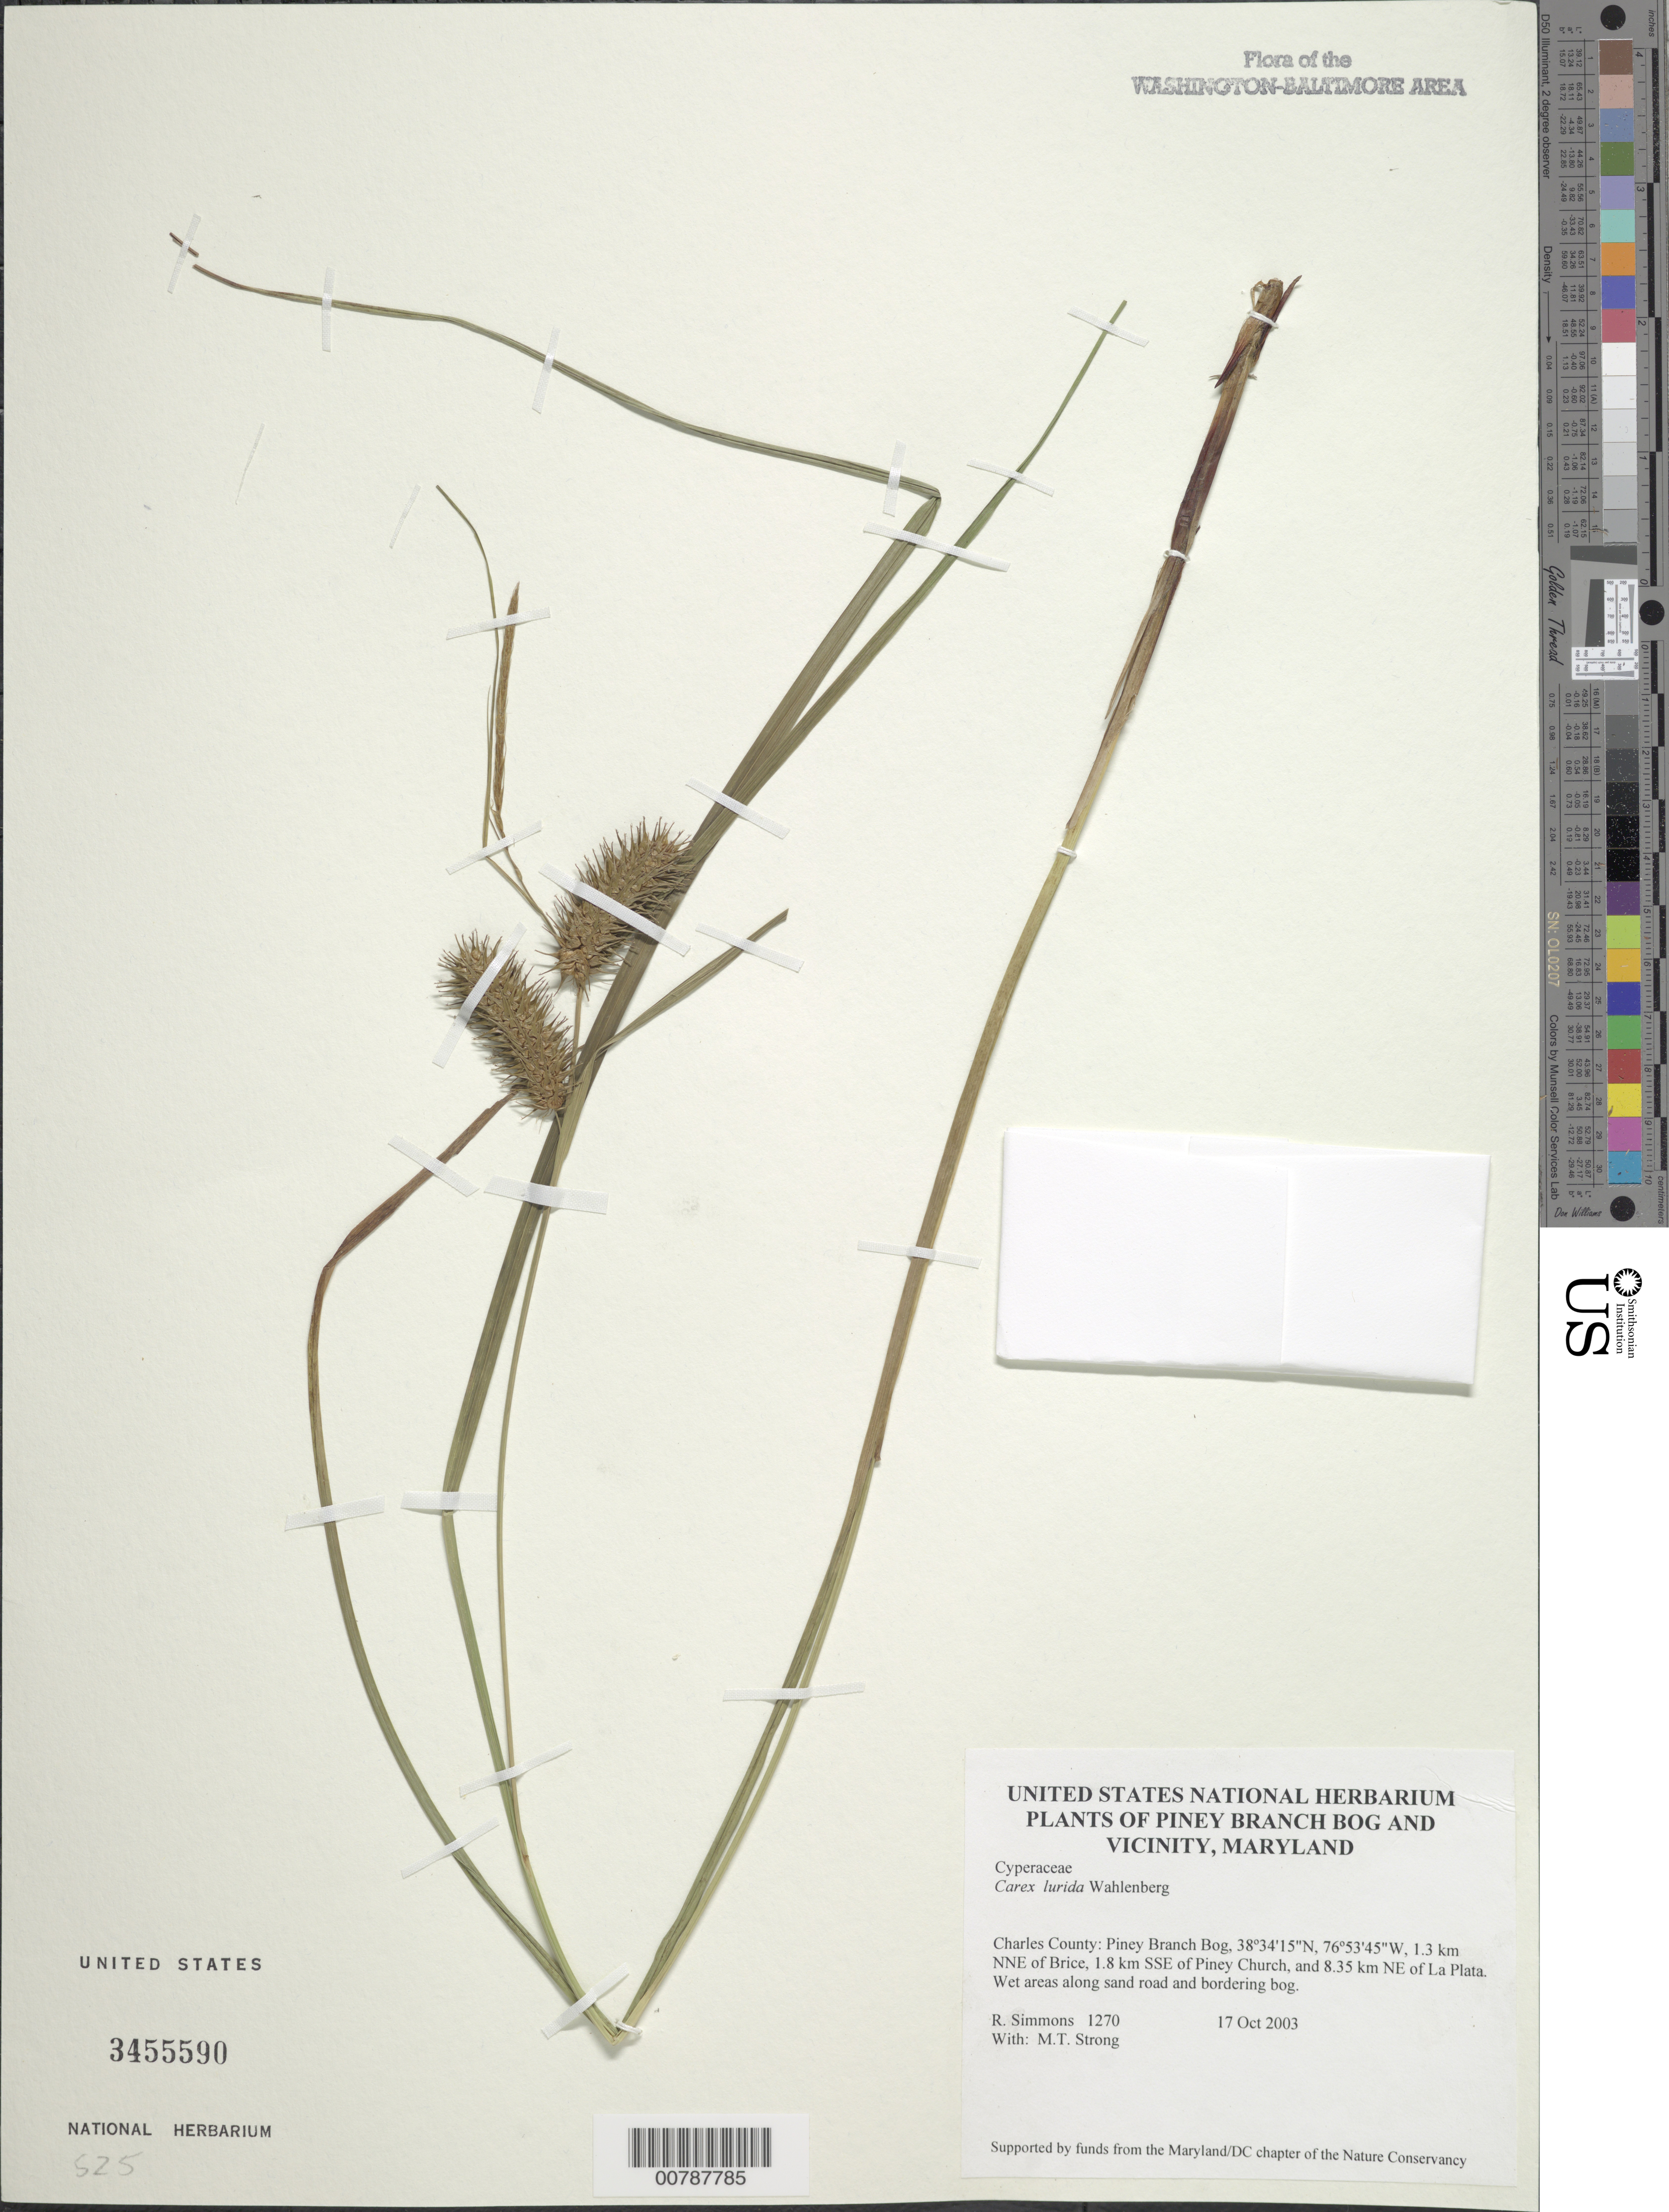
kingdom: Plantae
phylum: Tracheophyta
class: Liliopsida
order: Poales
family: Cyperaceae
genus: Carex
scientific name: Carex lurida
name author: Wahlenb.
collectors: R. H. Simmons & M. T. Strong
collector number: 1270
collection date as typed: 17 October 2003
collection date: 2003-10-17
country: United States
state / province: Maryland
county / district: Charles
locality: Piney Branch Bog, 1.3 km NNE of Brice, 1.8 km SSE of Piney Church, and 8.35 km NE of La Plata.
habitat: Wet areas along sand road and bordering bog.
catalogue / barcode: US 3455590